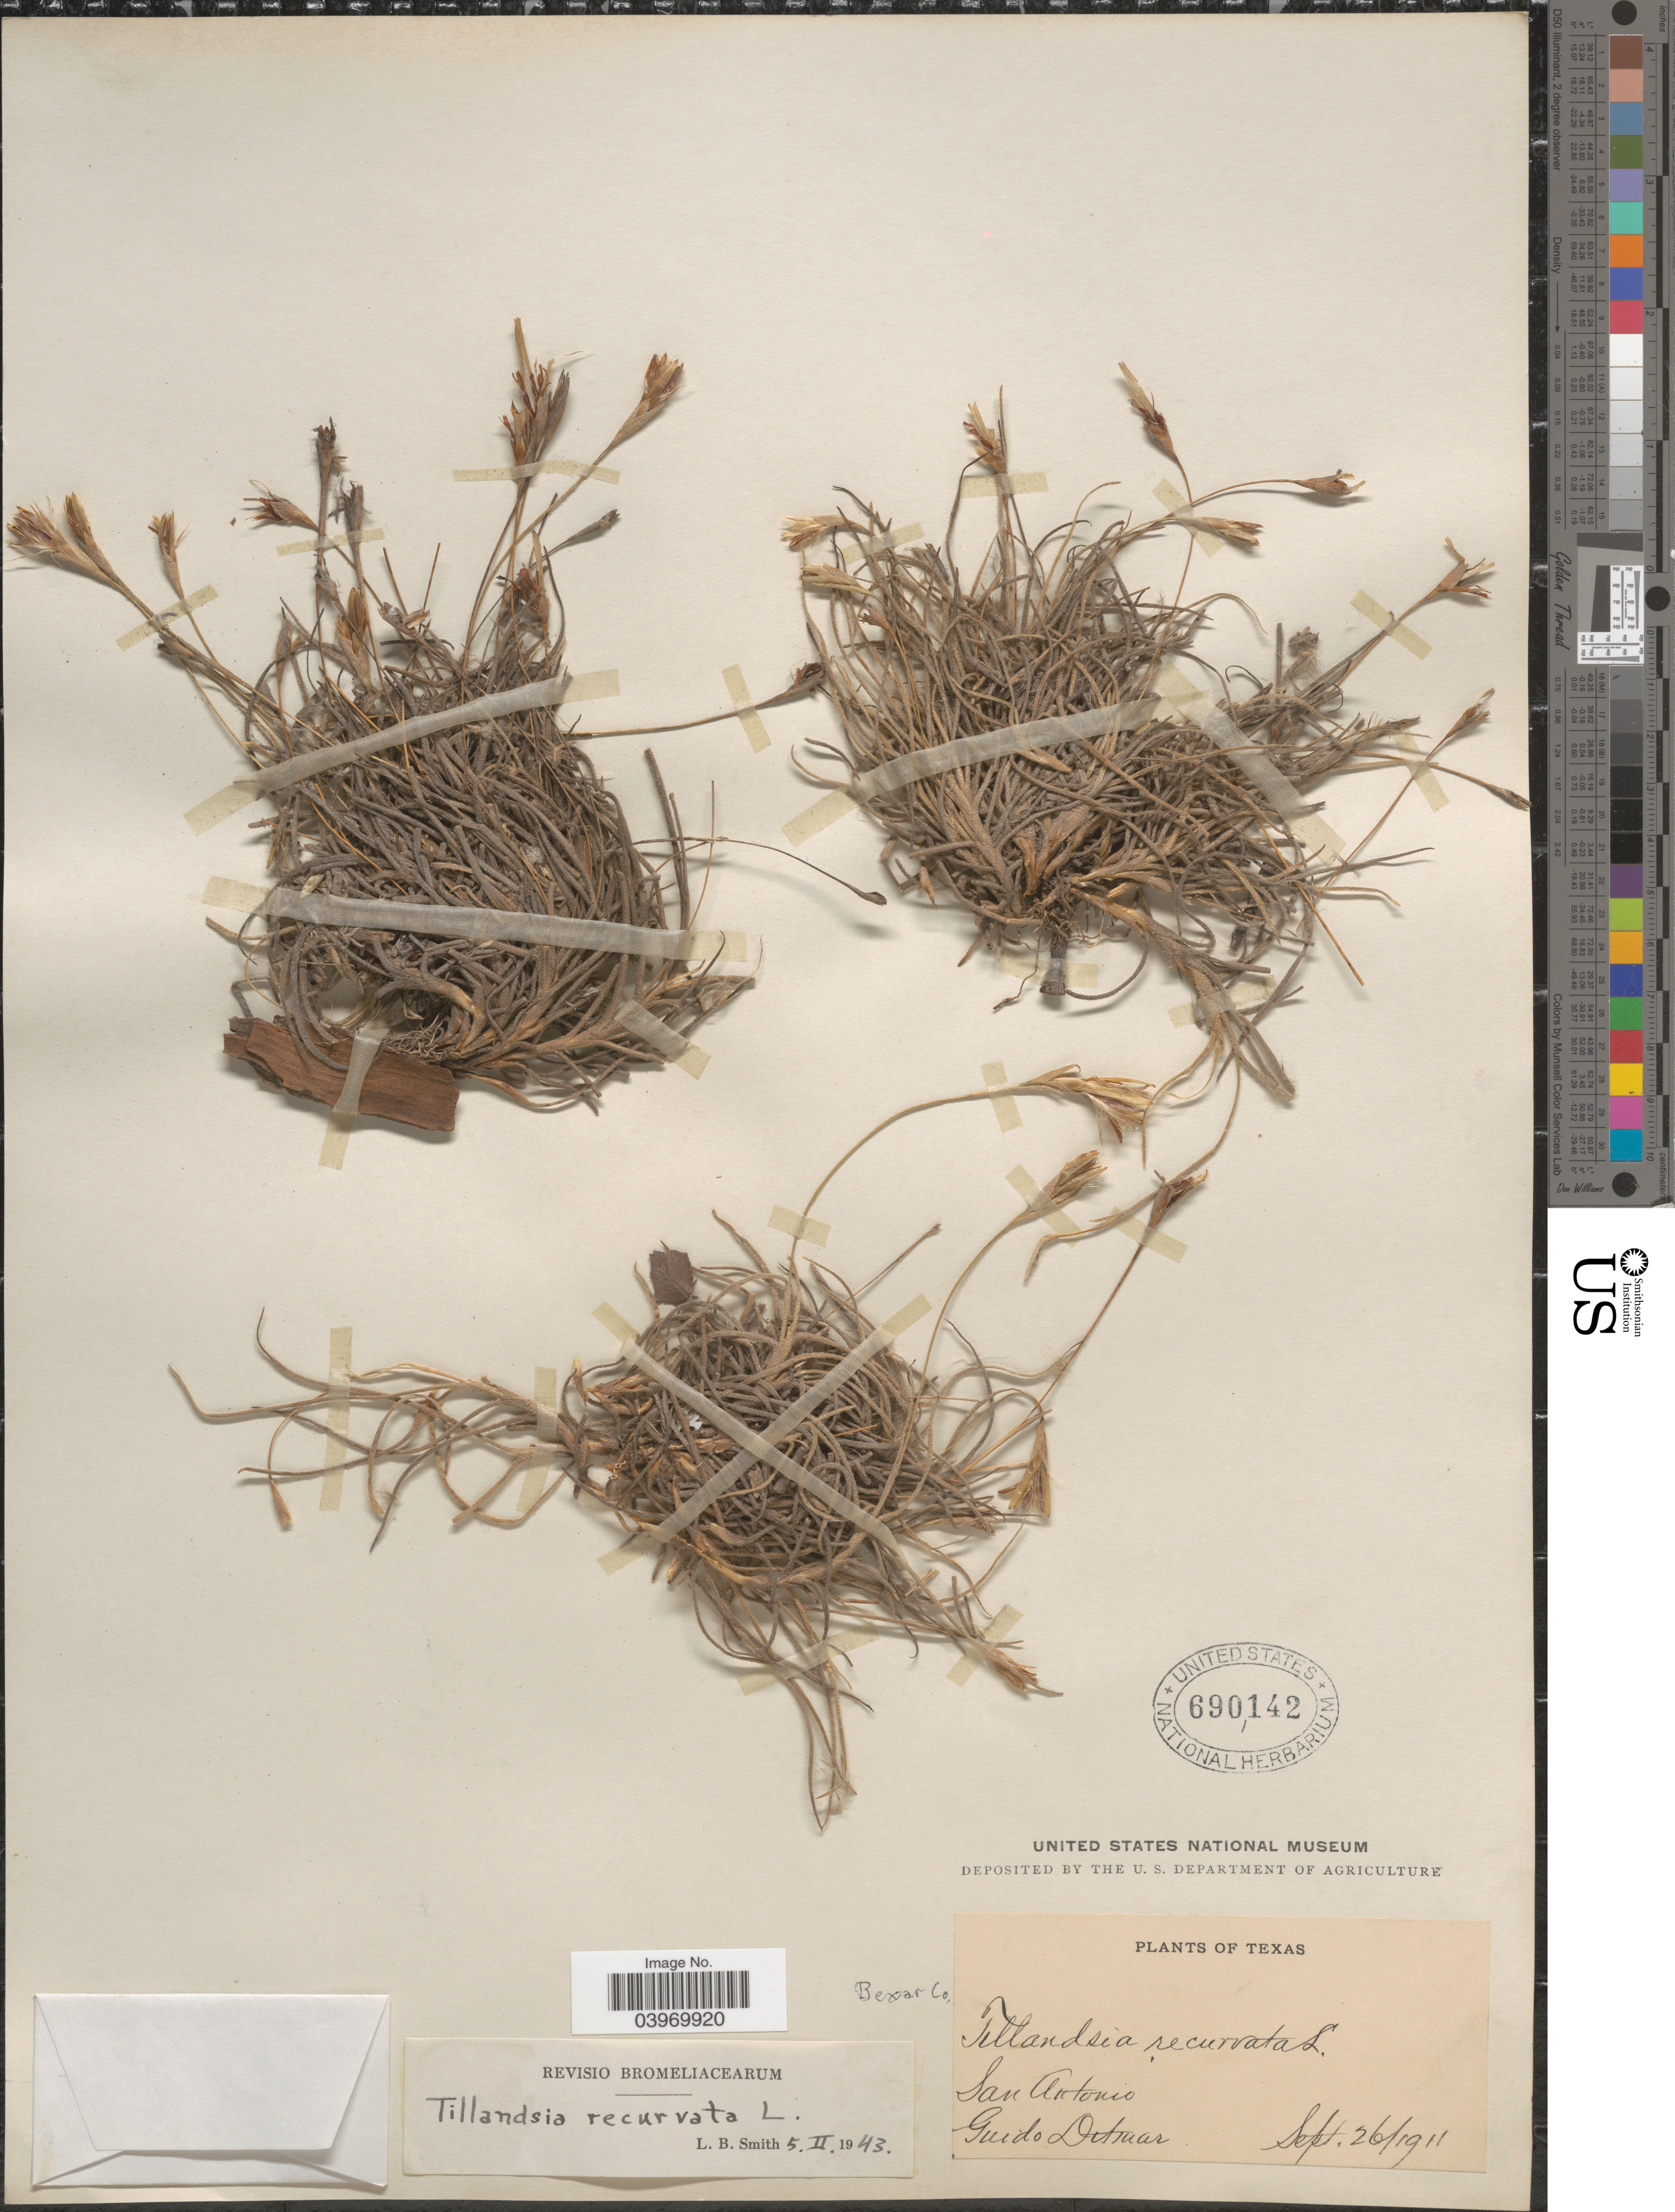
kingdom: Plantae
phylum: Tracheophyta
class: Liliopsida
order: Poales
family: Bromeliaceae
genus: Tillandsia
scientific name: Tillandsia recurvata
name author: L.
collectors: G. Ditmar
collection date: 1911-09-26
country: United States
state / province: Texas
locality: Bexar Co. San Antonio.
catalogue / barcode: US 690142